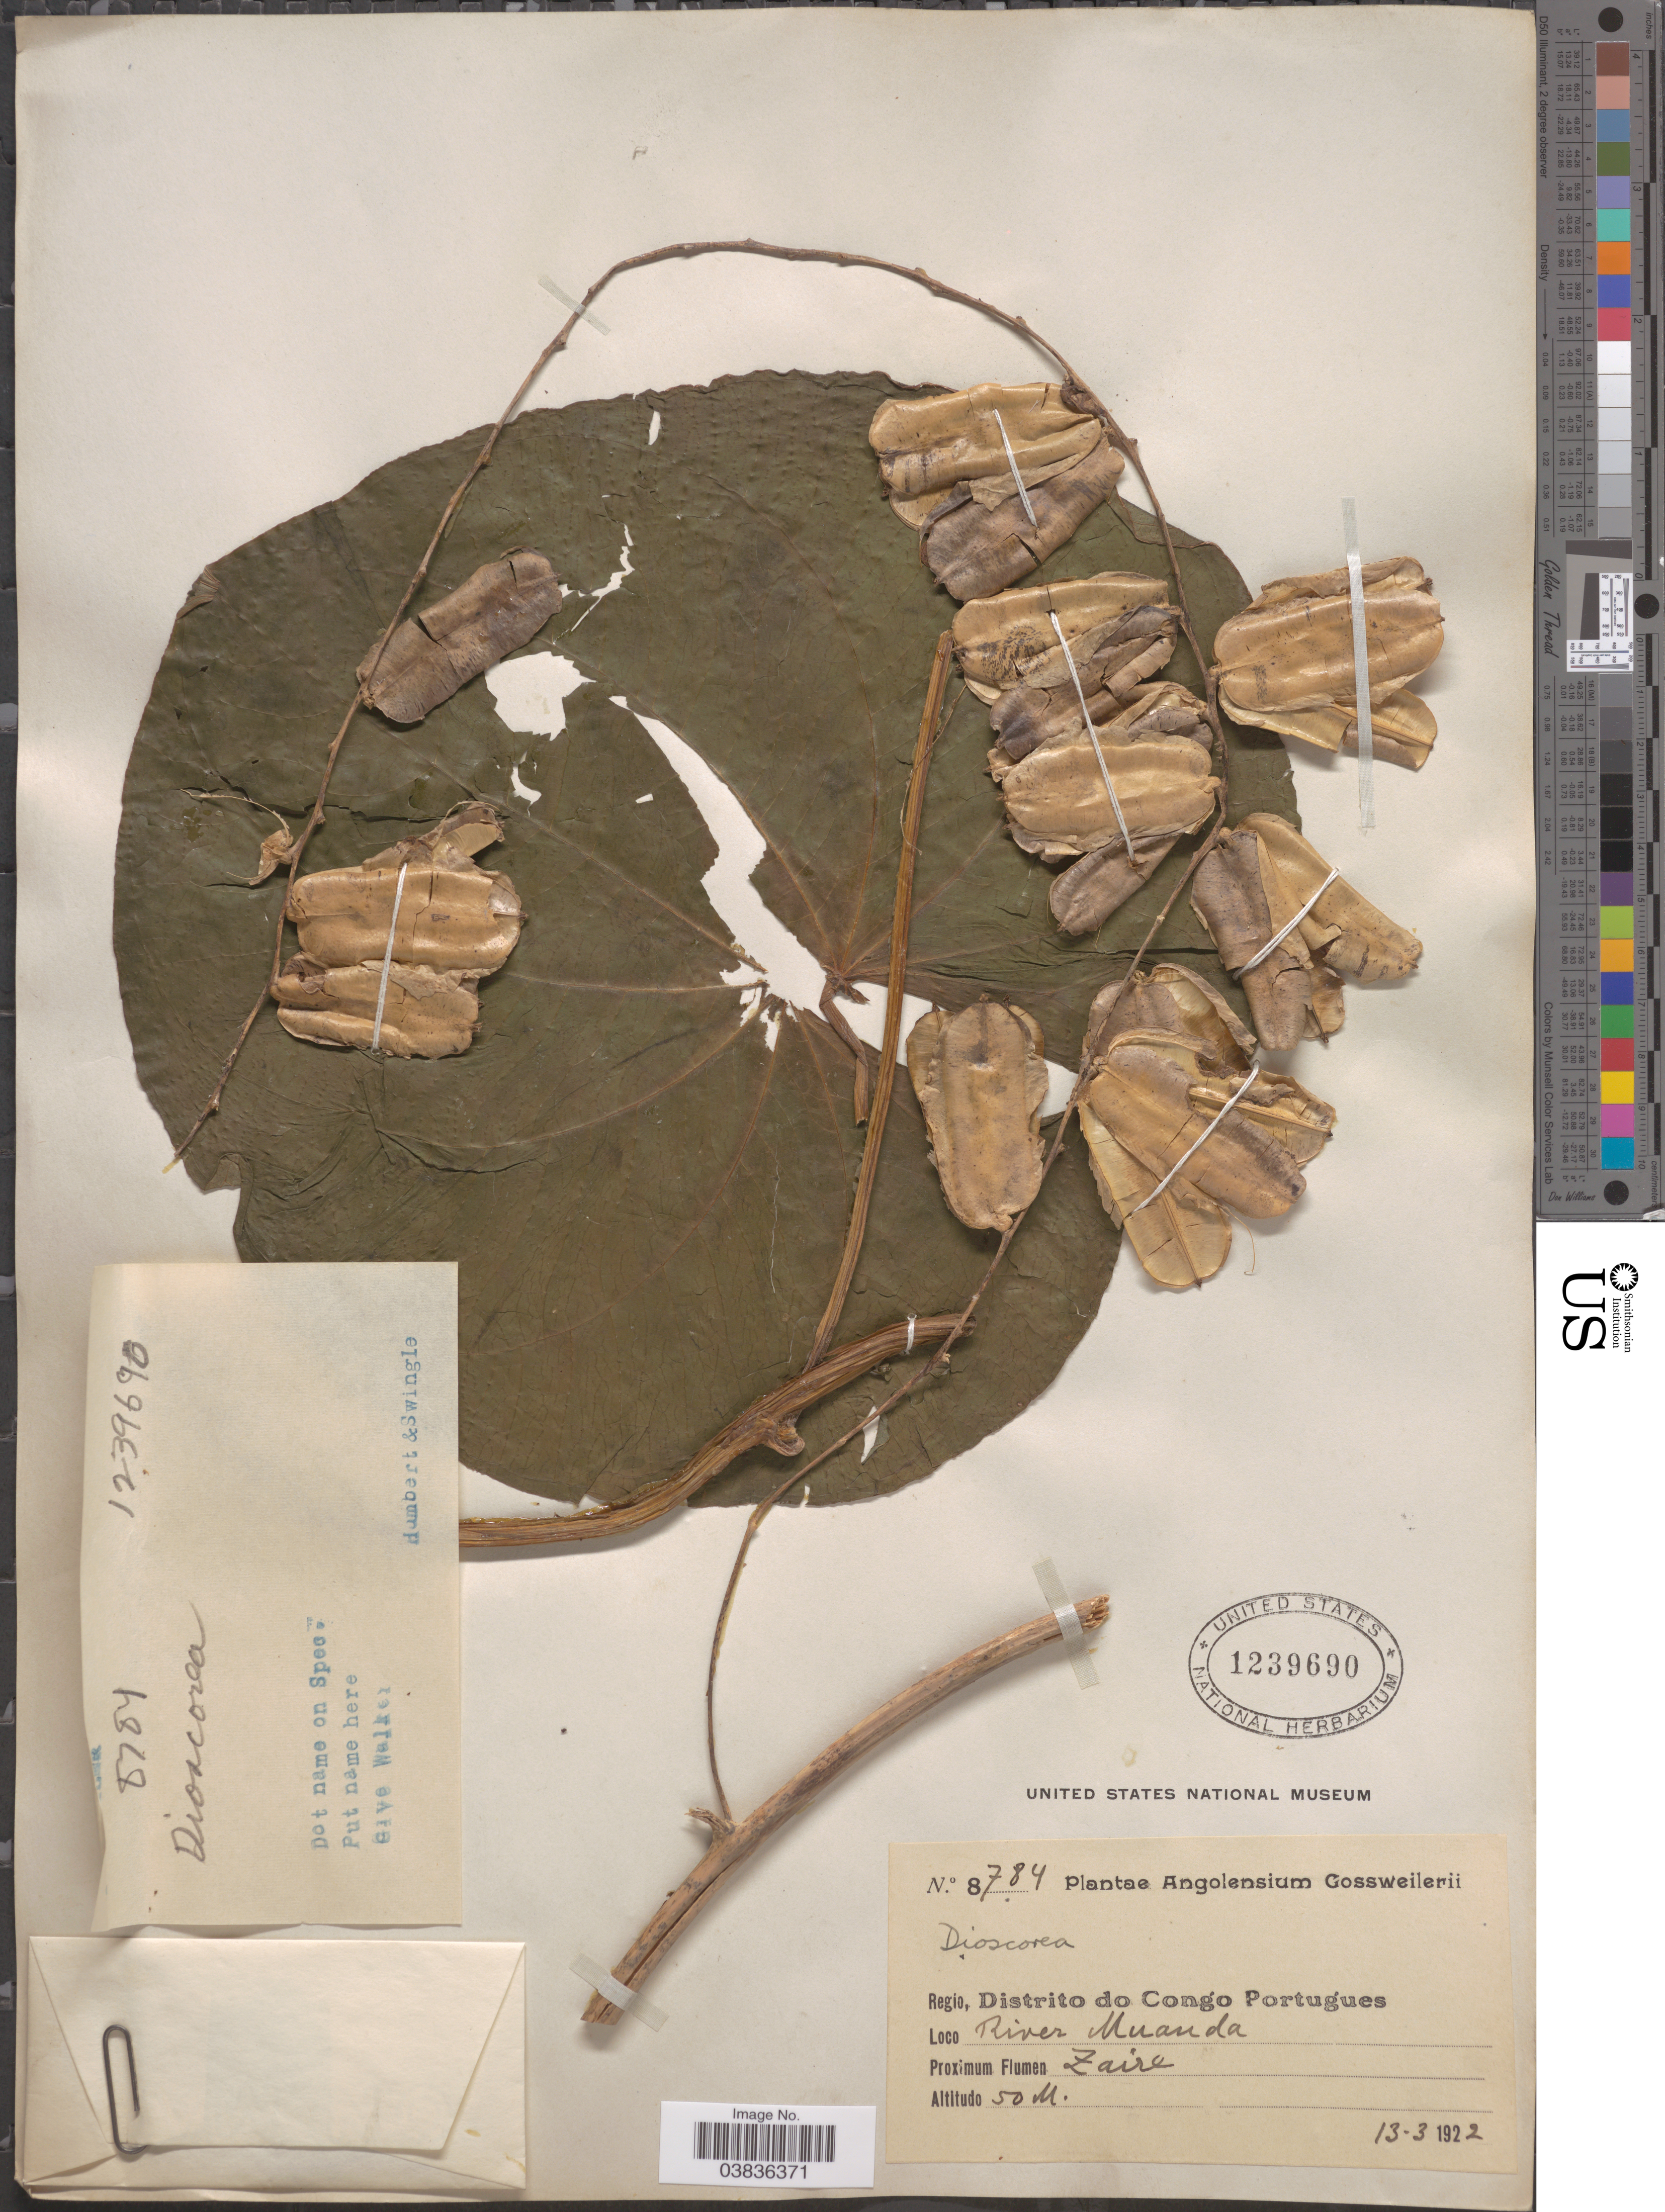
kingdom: Plantae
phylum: Tracheophyta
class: Liliopsida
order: Dioscoreales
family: Dioscoreaceae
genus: Dioscorea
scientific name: Dioscorea sp.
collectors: -- Humbert & -. Swingle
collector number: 8784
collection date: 1922-03-13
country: Angola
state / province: Zaire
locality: Regio, Distrito do Congo Portugues. River Muanda. Proximum Flumen Zaire.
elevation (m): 50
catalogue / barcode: US 1239690